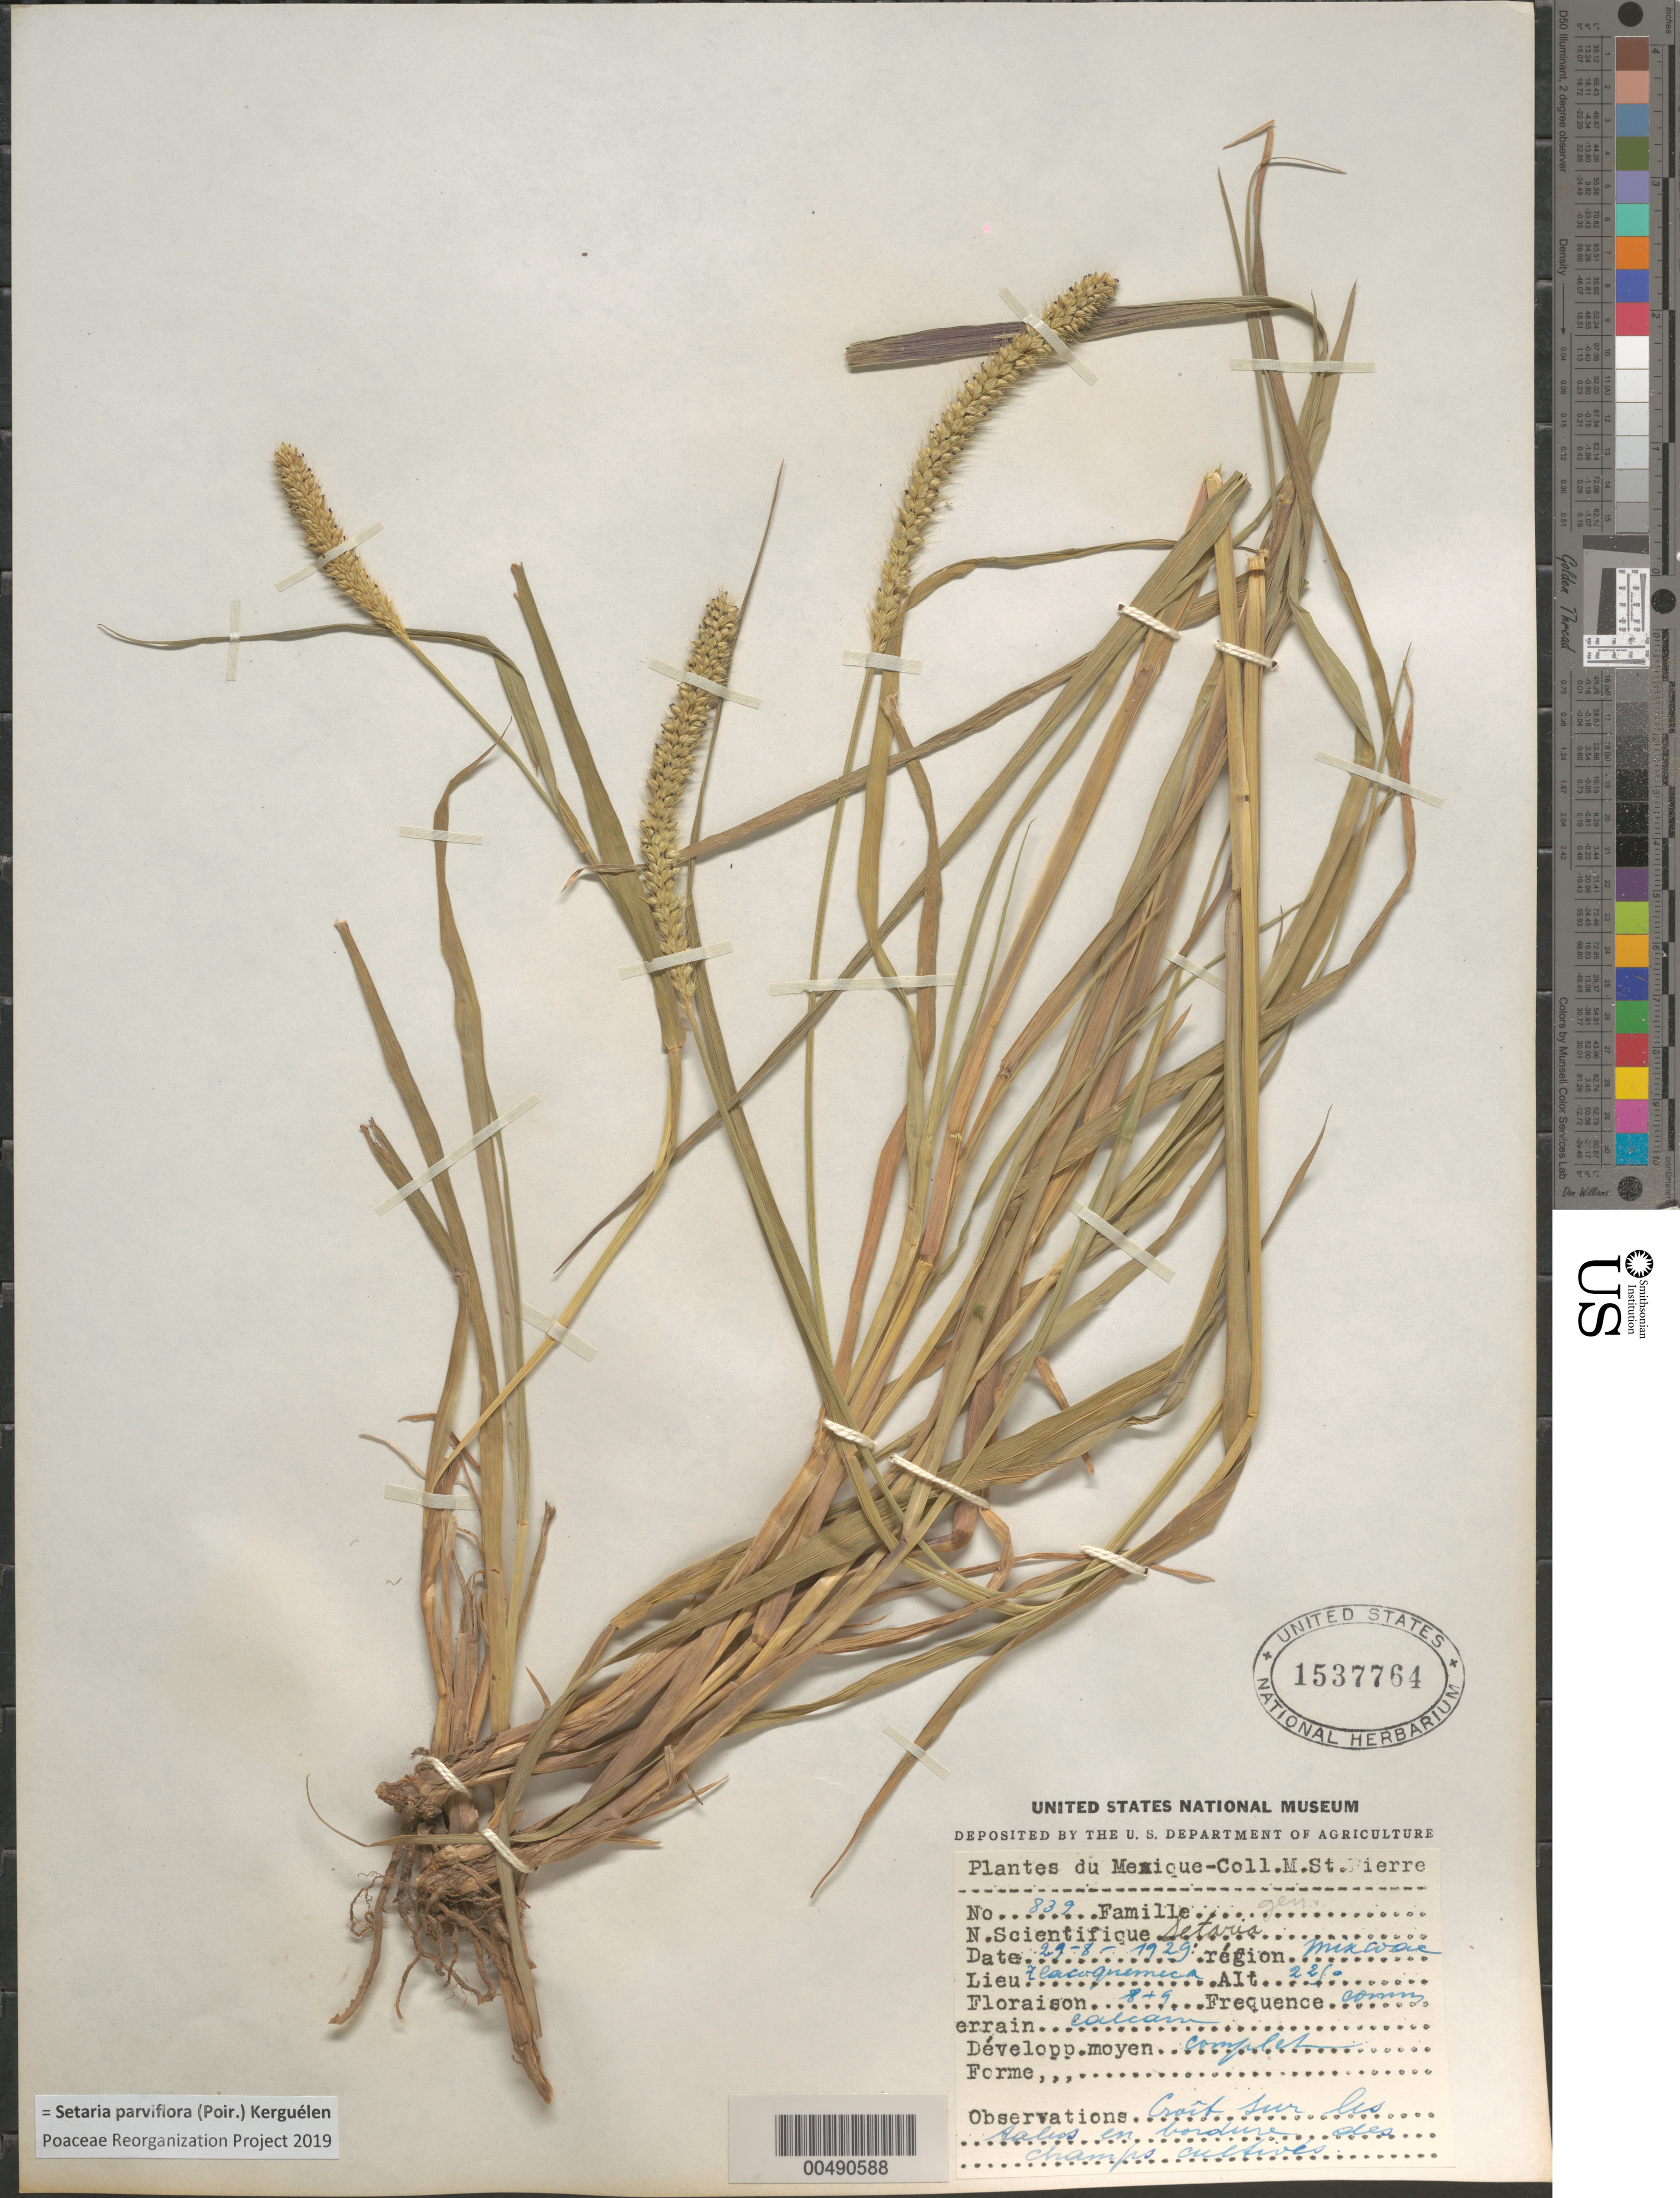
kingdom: Plantae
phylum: Tracheophyta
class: Liliopsida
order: Poales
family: Poaceae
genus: Setaria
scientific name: Setaria parviflora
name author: (Poir.) Kerguélen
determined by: Poaceae Reorganization Project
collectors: M. Saint-Pierre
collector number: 839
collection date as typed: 29 Aug 1929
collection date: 1929-08-29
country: Mexico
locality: Mixcoac, Tlacoquemeca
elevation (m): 2210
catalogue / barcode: US 1537764